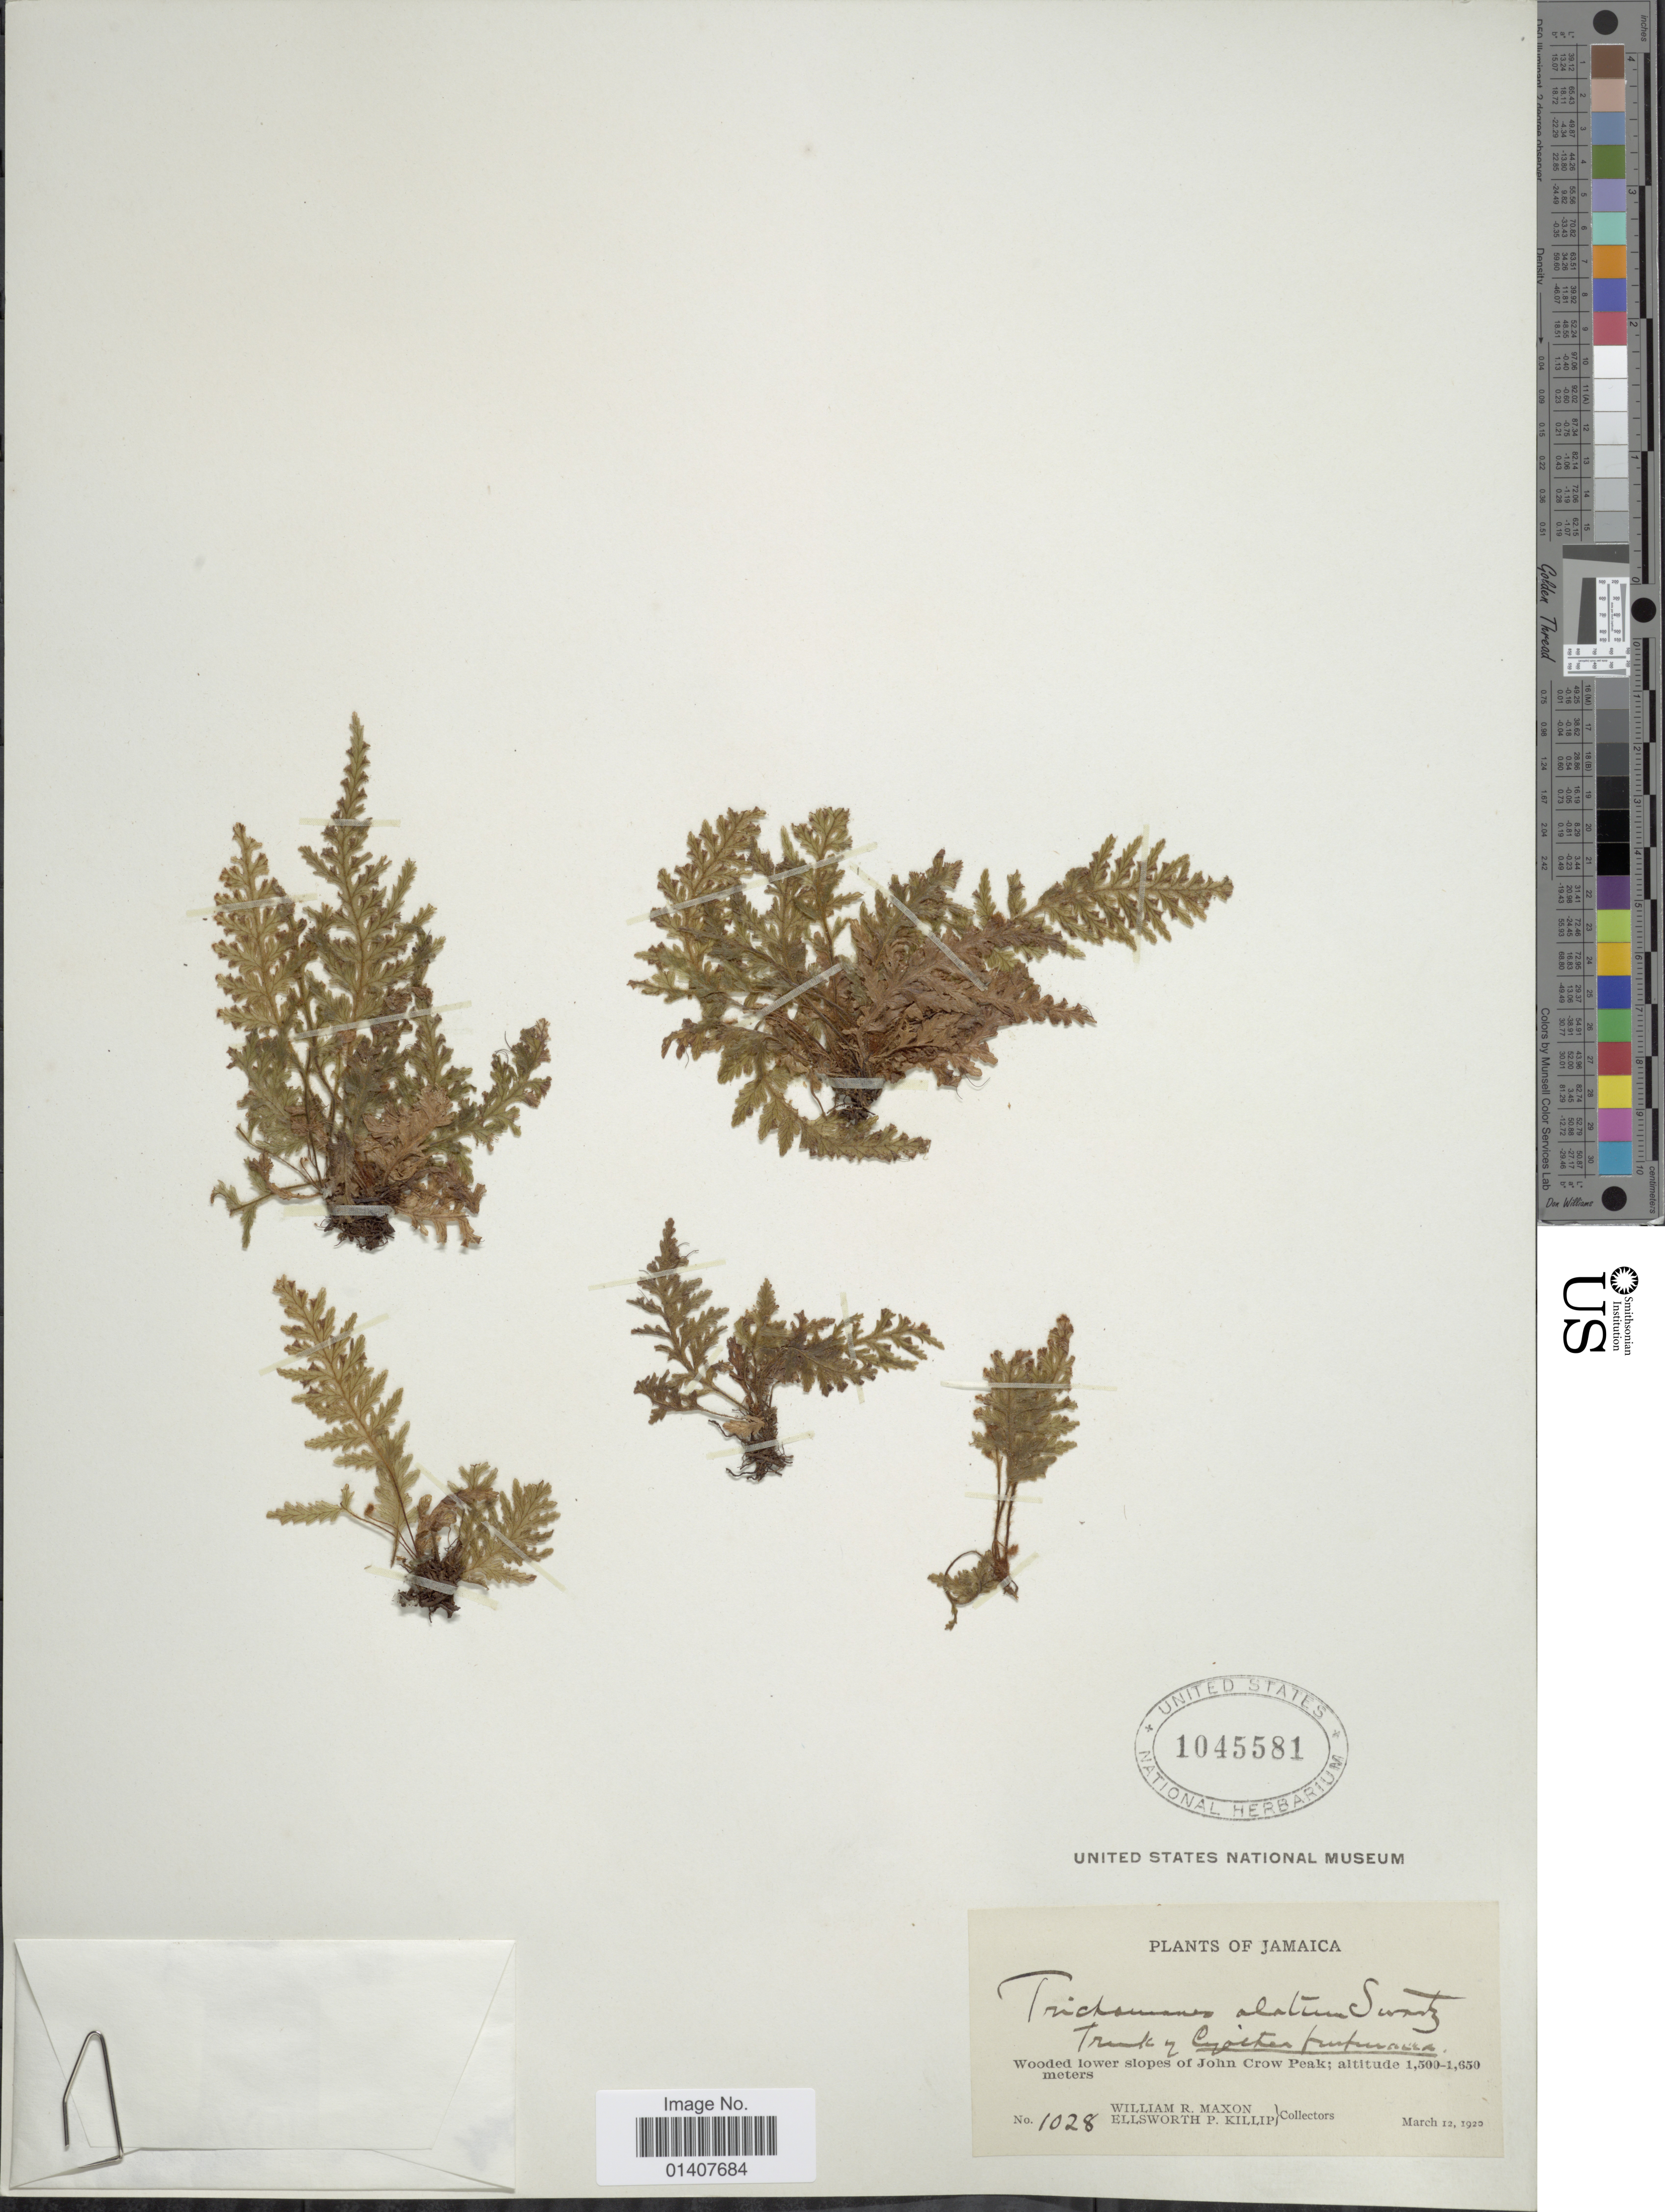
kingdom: Plantae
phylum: Tracheophyta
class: Polypodiopsida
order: Hymenophyllales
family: Hymenophyllaceae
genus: Trichomanes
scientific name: Trichomanes alatum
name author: Sw.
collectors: W. R. Maxon & E. P. Killip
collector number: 1028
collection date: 1920-03-12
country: Jamaica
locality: Wooded lower slopes of John Crow Peak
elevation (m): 1500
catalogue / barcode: US 1045581